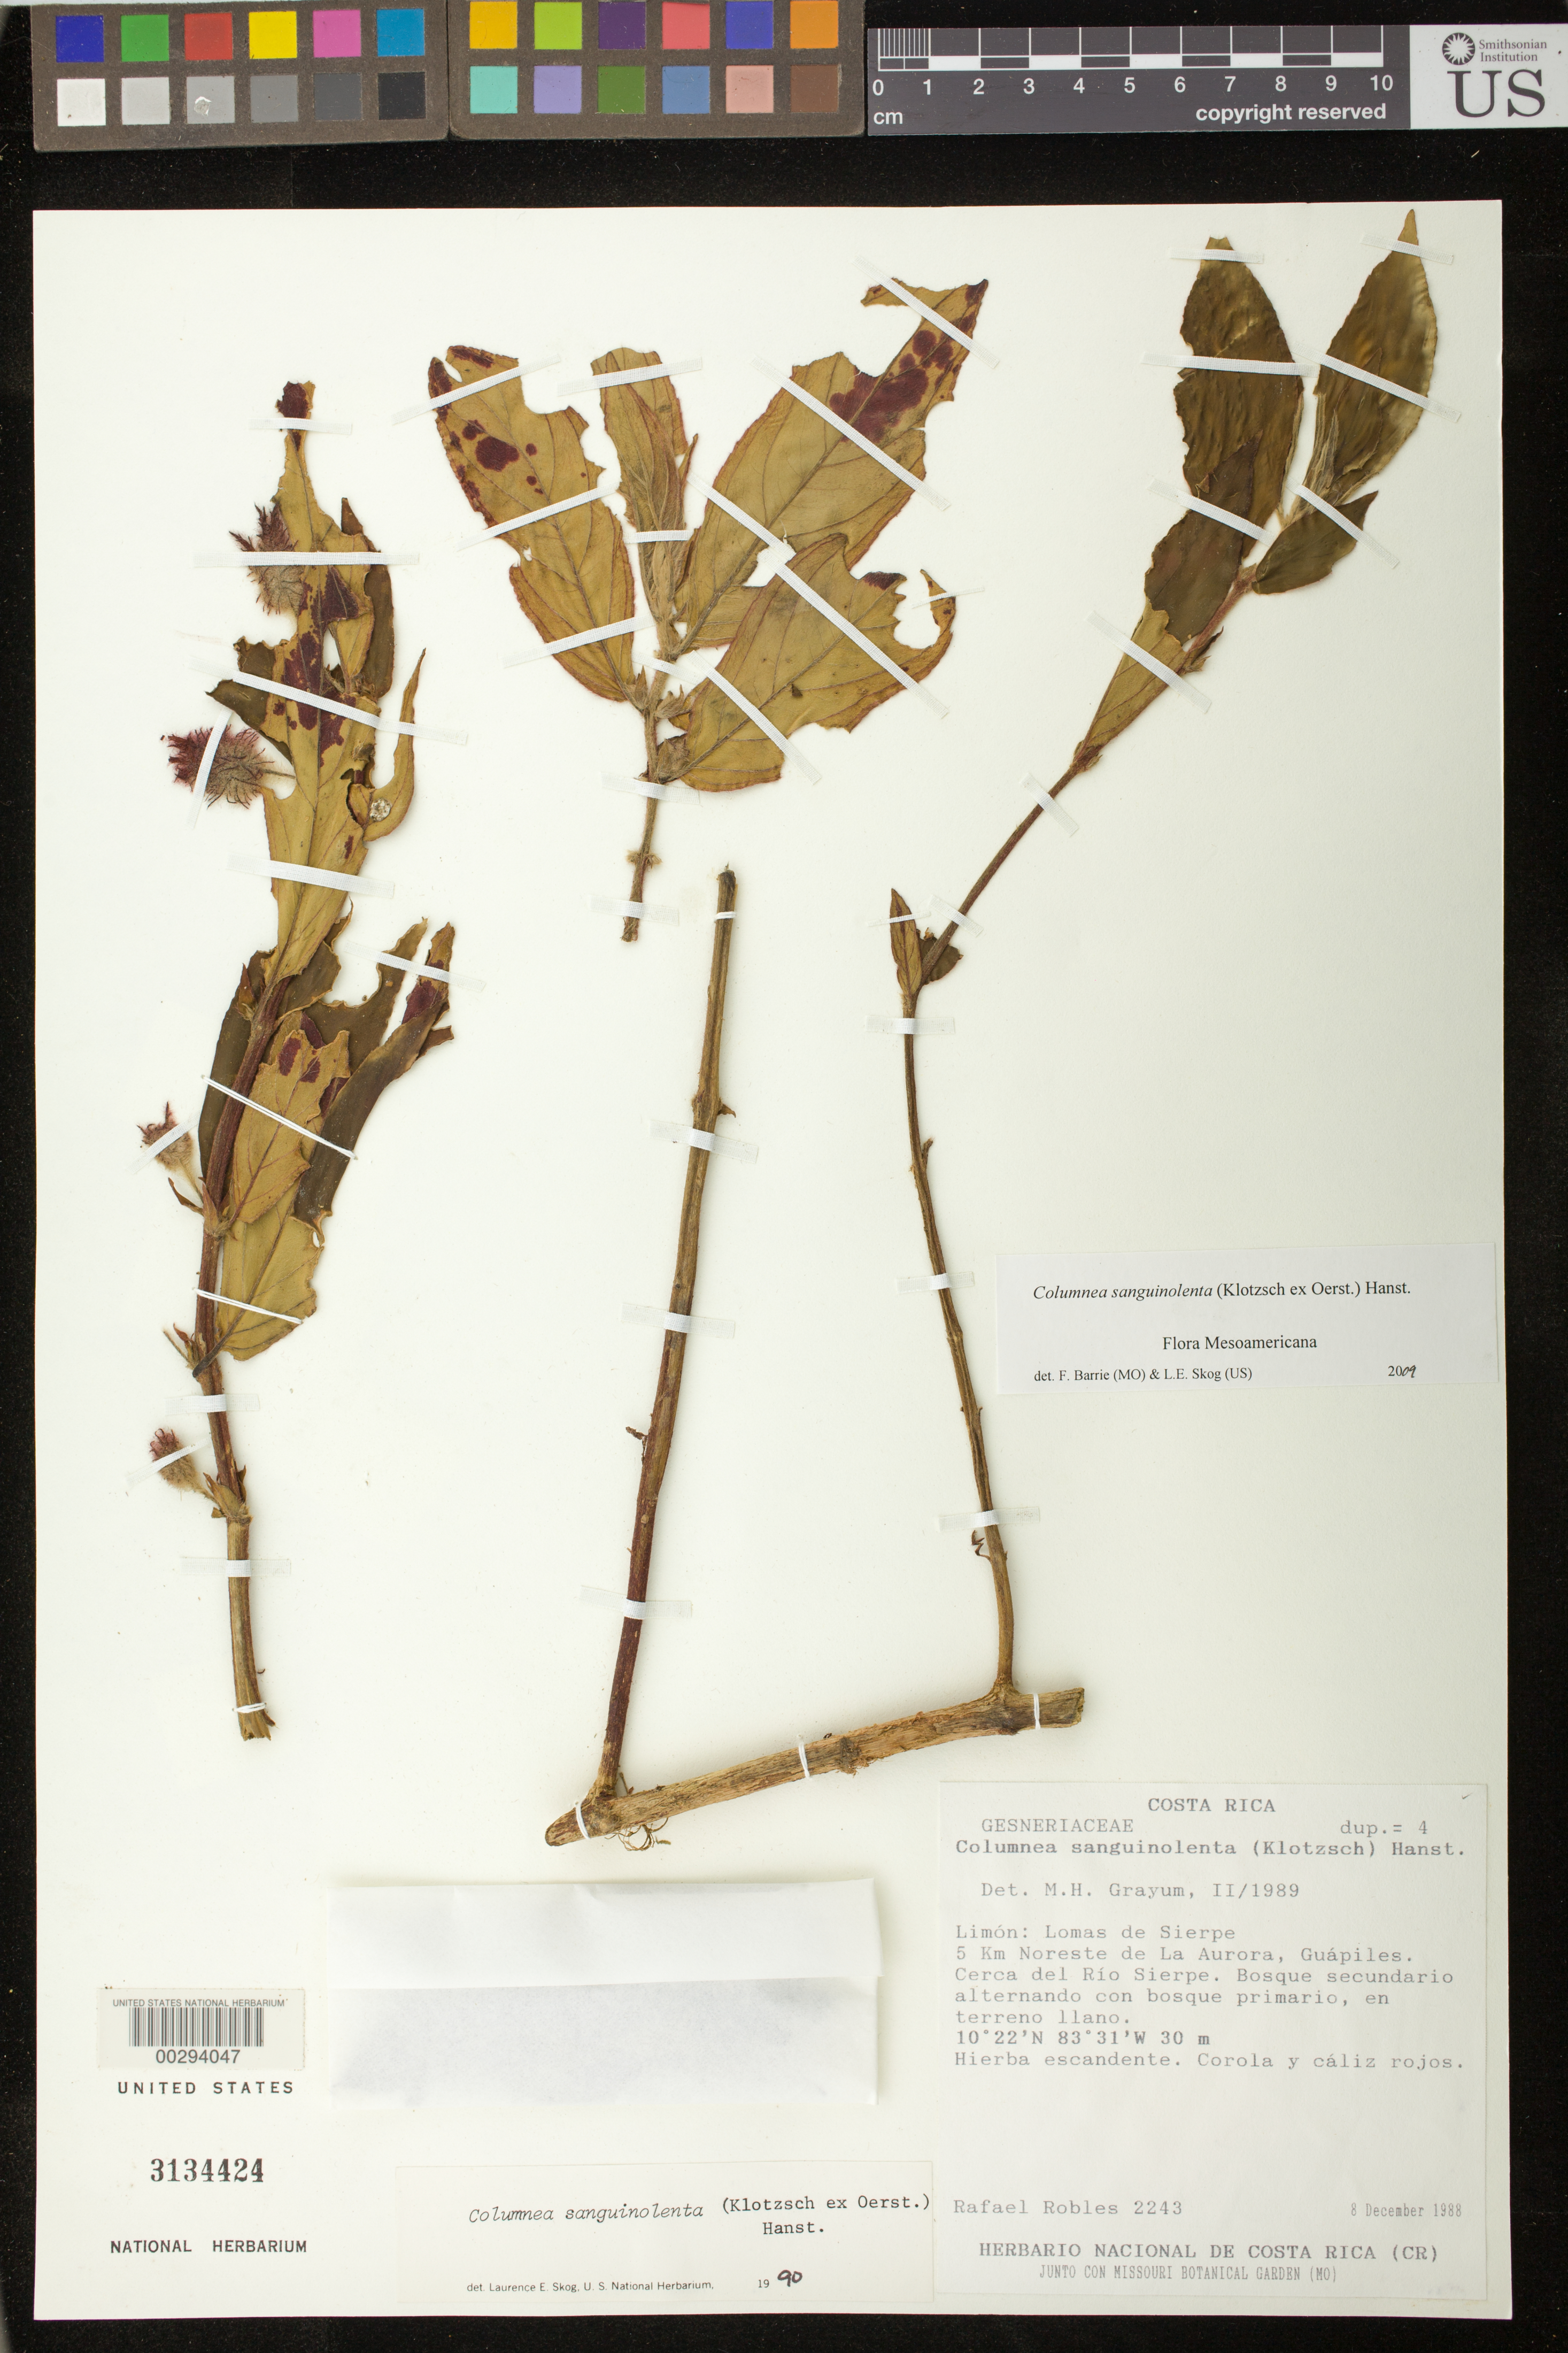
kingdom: Plantae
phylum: Tracheophyta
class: Magnoliopsida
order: Lamiales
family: Gesneriaceae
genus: Columnea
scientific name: Columnea sanguinolenta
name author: (Klotzsch ex Oerst.) Hanst.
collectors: R. Robles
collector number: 2243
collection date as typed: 08 Dec 1988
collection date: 1988-12-08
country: Costa Rica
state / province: Limón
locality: Lomas de Sierpe, 5 km NE of La Aurora, Guapiles, near Rio Sierpe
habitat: Bosque secundario alternando con bosque primario, en terreno llano.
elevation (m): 30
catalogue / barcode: US 3134424